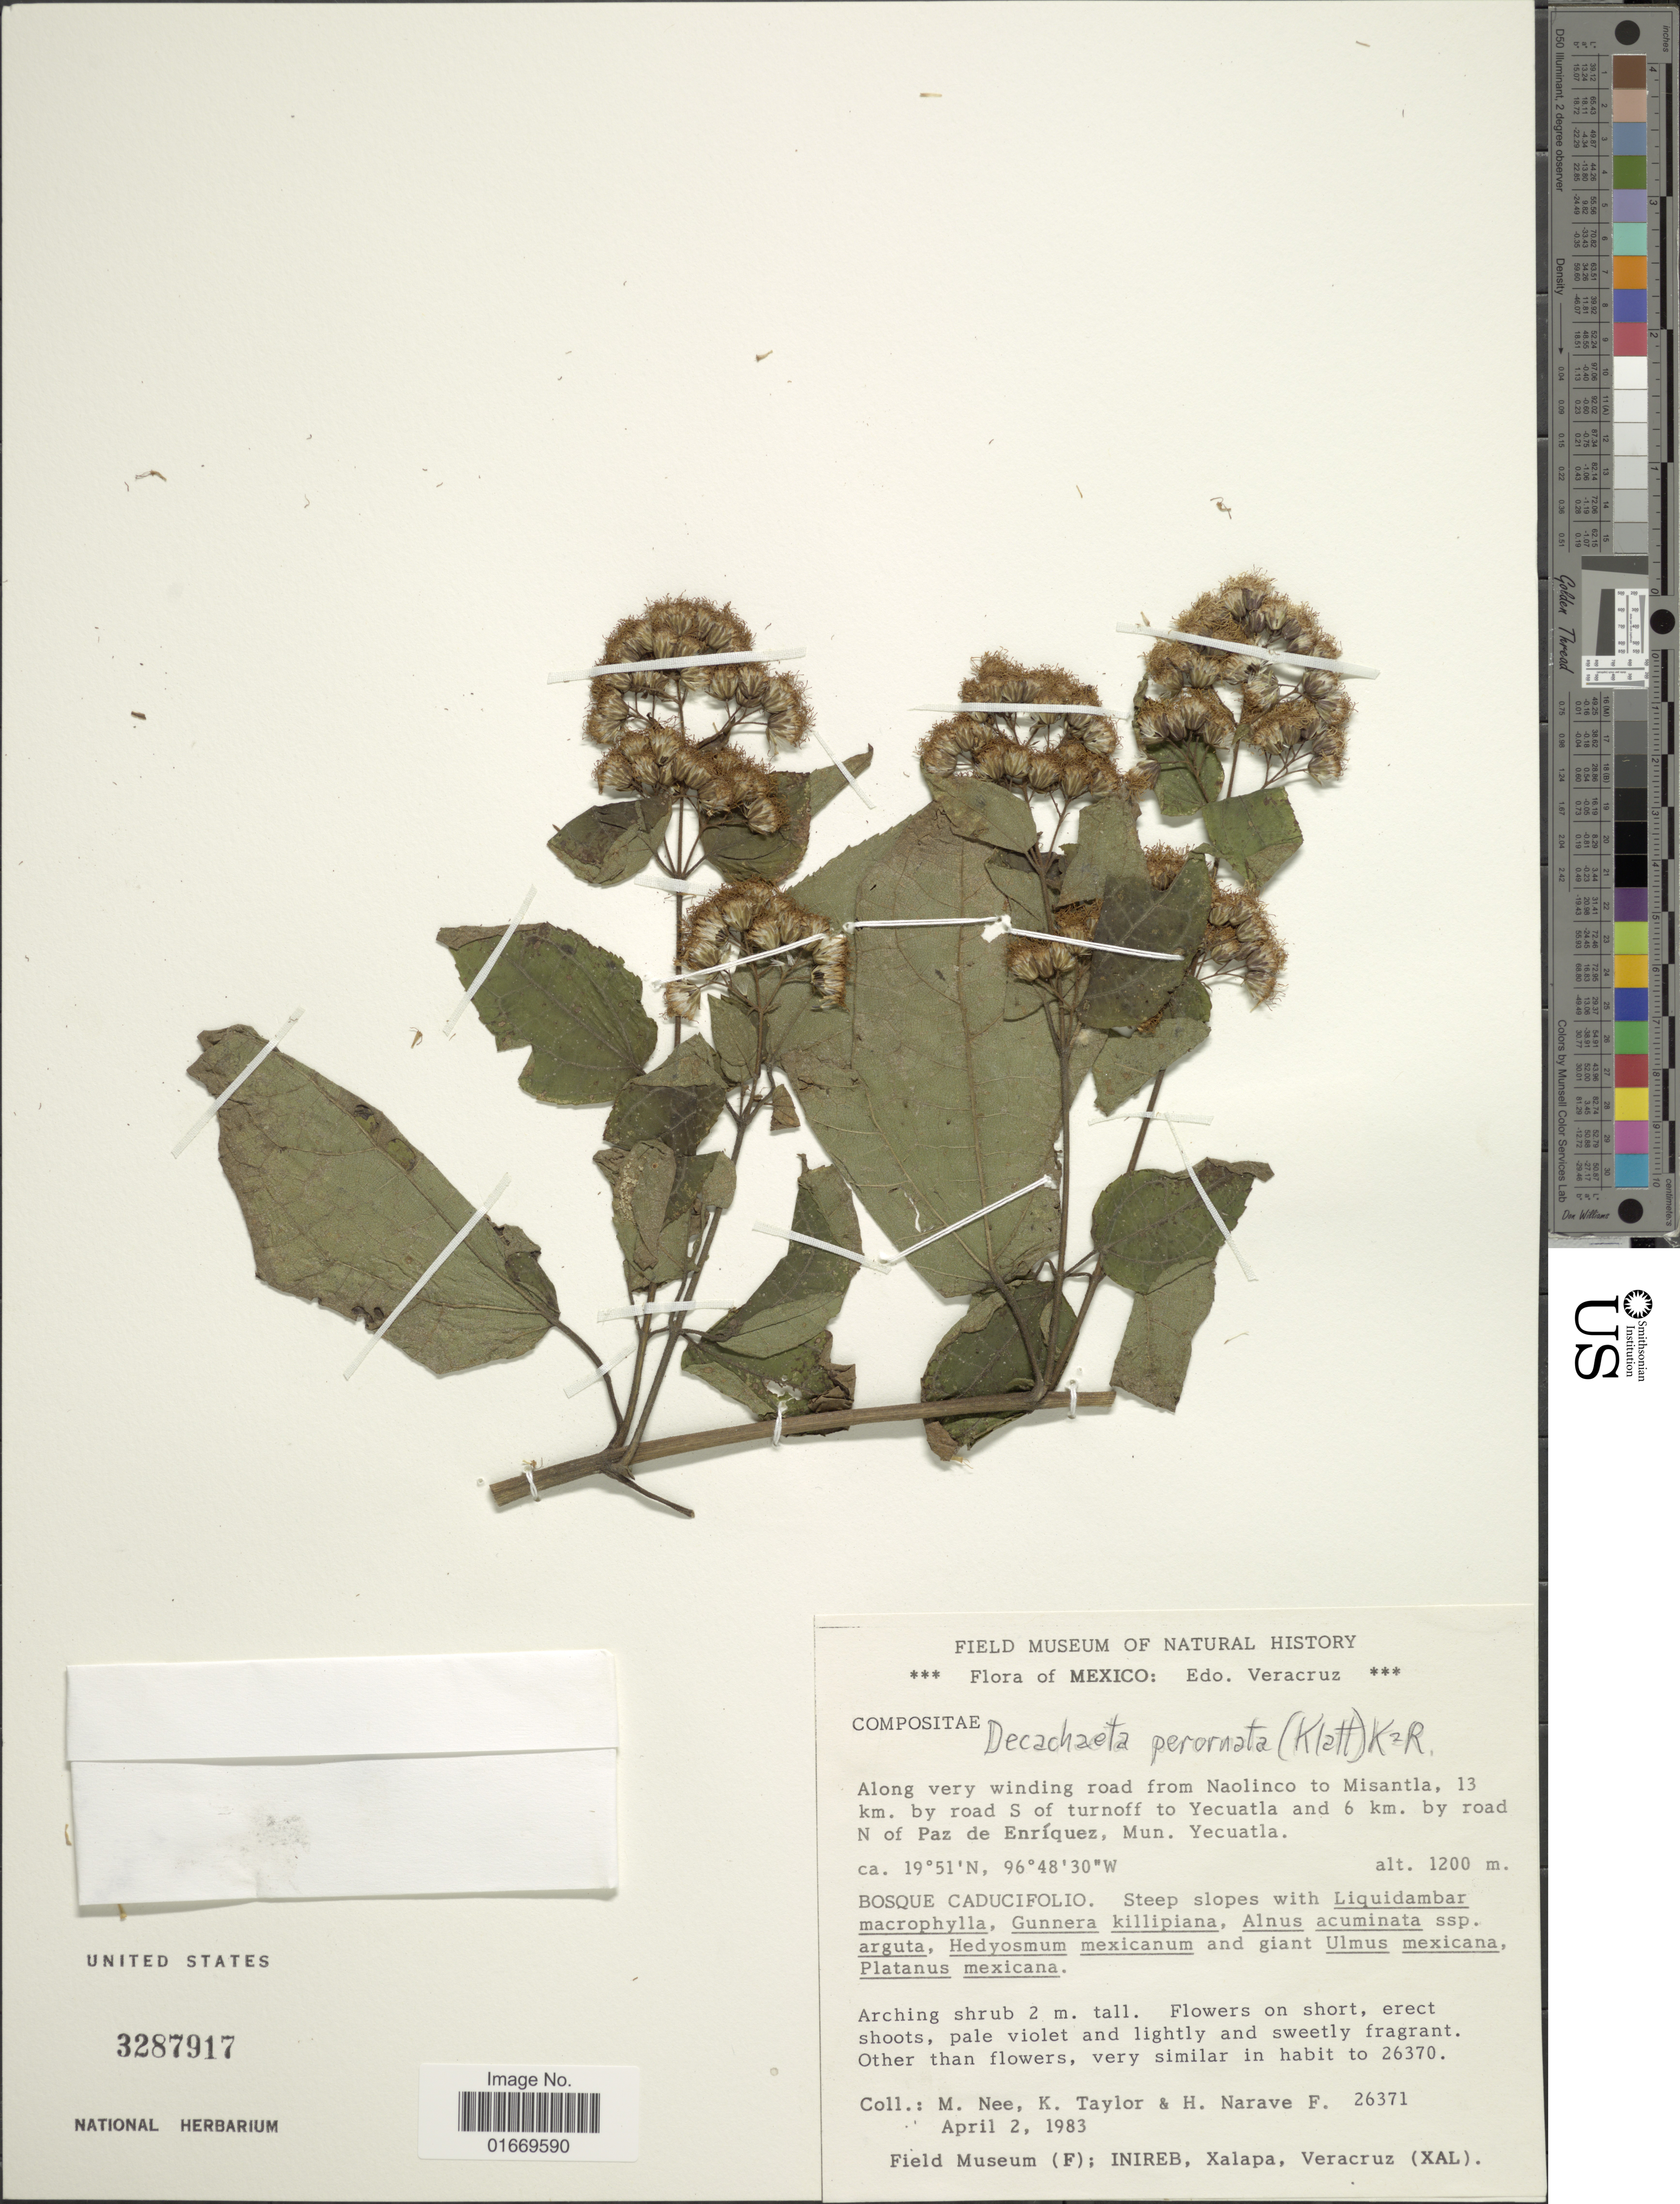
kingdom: Plantae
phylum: Tracheophyta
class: Magnoliopsida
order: Asterales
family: Asteraceae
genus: Decachaeta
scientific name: Decachaeta perornata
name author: (Klatt) R.M. King & H. Rob.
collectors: M. Nee, K. Taylor & H. Narave F.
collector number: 26371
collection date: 1983-04-02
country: Mexico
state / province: Veracruz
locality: Mexico. Edo. Veracruz. Along very winding road from Naolinco to Misantla, 13 km. by road S of turnoff to Yecuatla and 6 km. by road N of Paz de Enriquez, mun. Yecuatla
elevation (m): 1200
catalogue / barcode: US 3287917